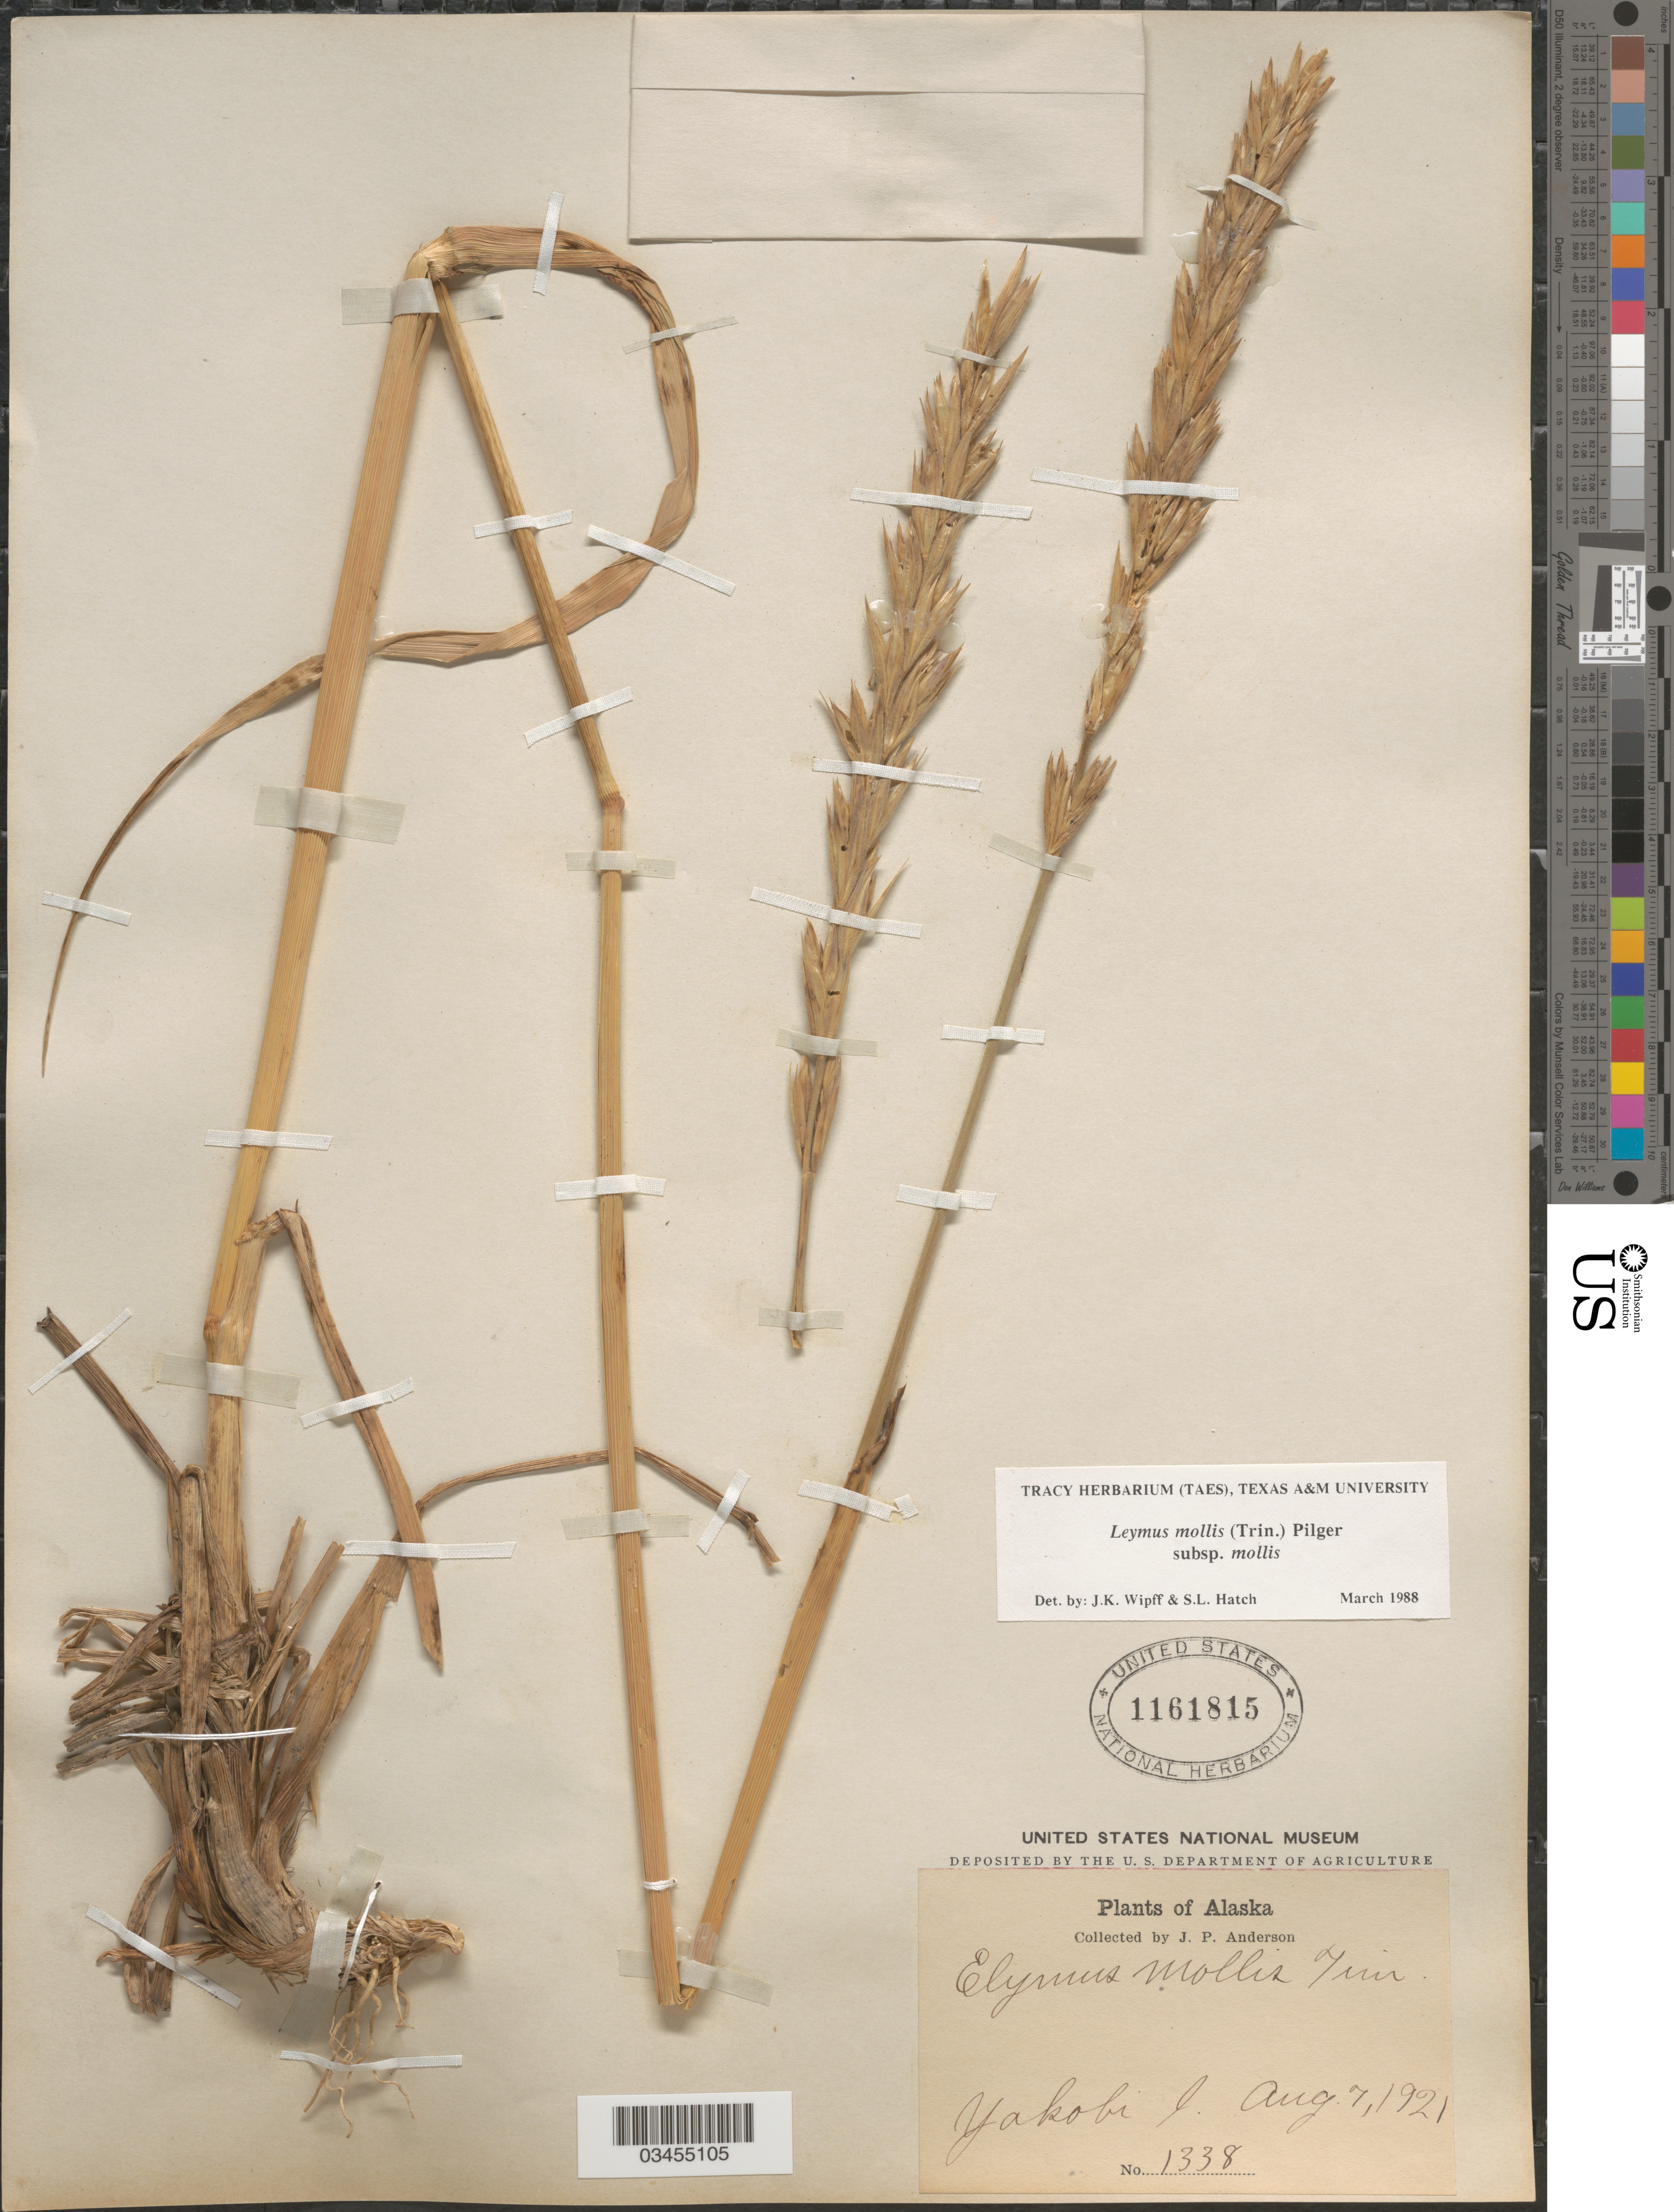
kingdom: Plantae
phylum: Tracheophyta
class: Liliopsida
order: Poales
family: Poaceae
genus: Leymus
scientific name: Leymus mollis subsp. mollis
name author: (Trin.) Pilg.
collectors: J. P. Anderson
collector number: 1338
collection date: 1921-08-07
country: United States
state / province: Alaska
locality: Yakobi I.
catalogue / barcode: US 1161815